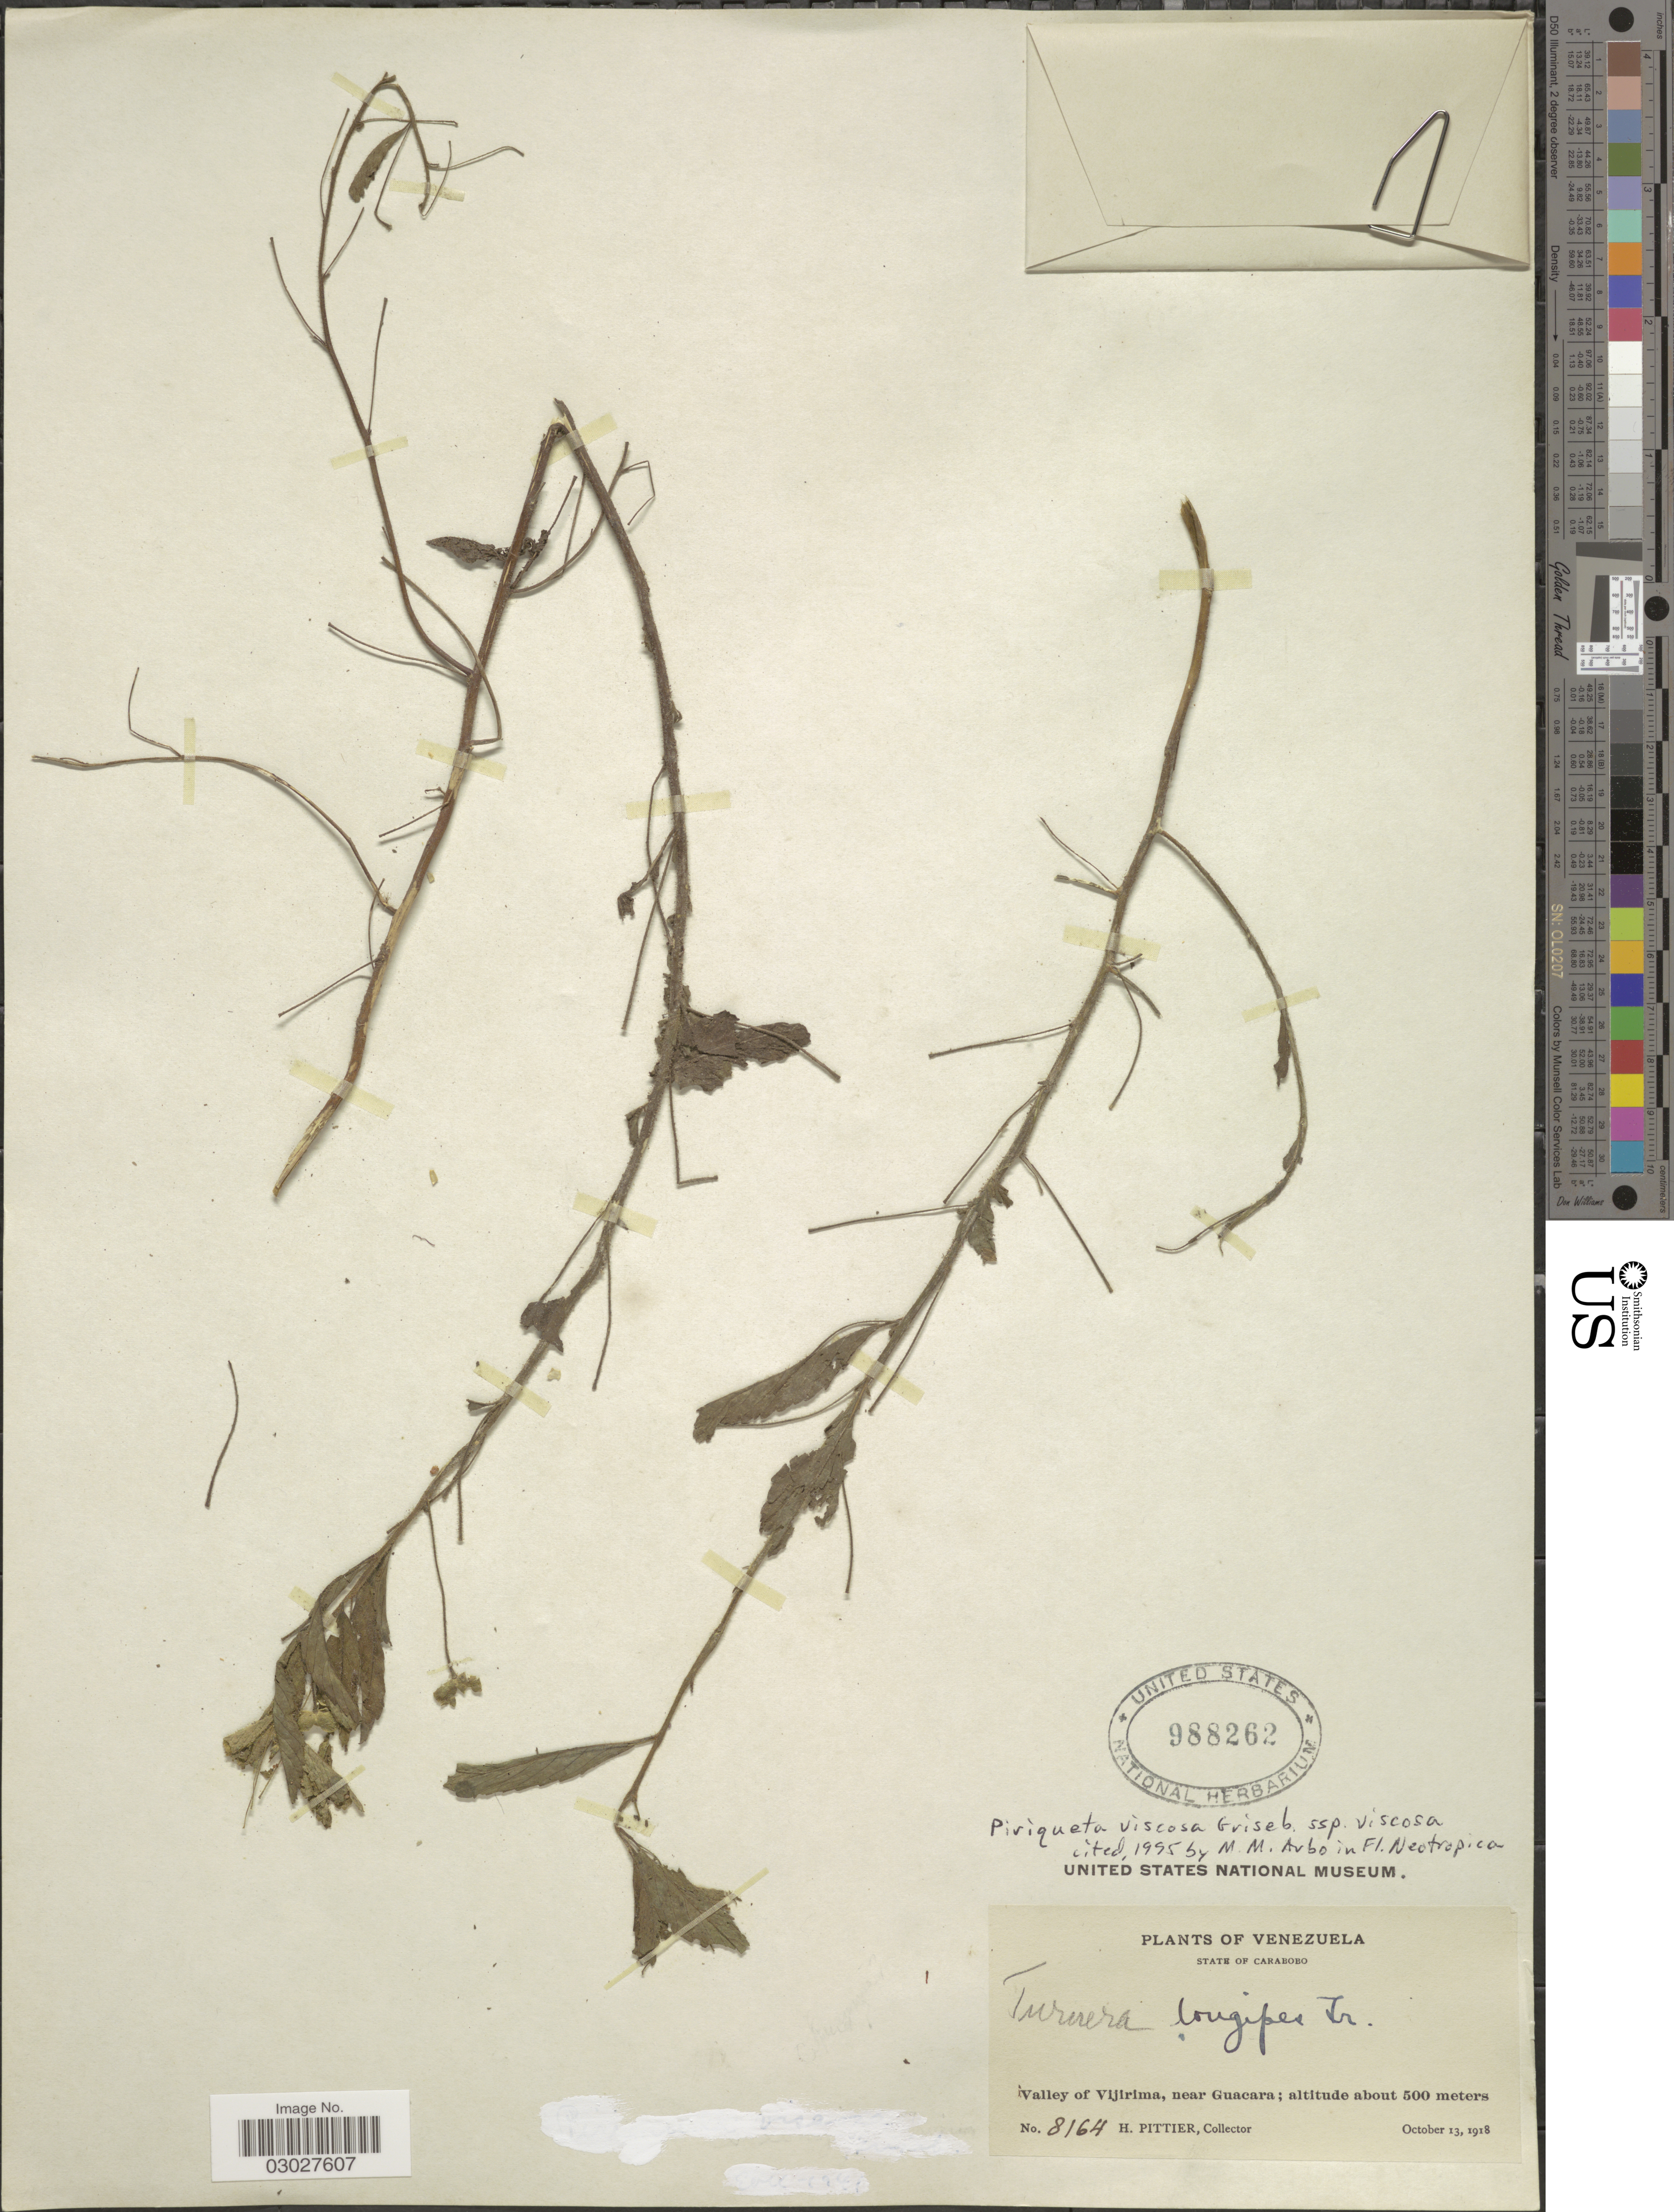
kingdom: Plantae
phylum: Tracheophyta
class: Magnoliopsida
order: Malpighiales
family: Turneraceae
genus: Piriqueta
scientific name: Piriqueta viscosa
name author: Griseb.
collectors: H. F. Pittier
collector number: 8164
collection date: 1918-10-13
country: Venezuela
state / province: Carabobo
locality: Valley of Vijirima, near Guacara.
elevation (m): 500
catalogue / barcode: US 988262